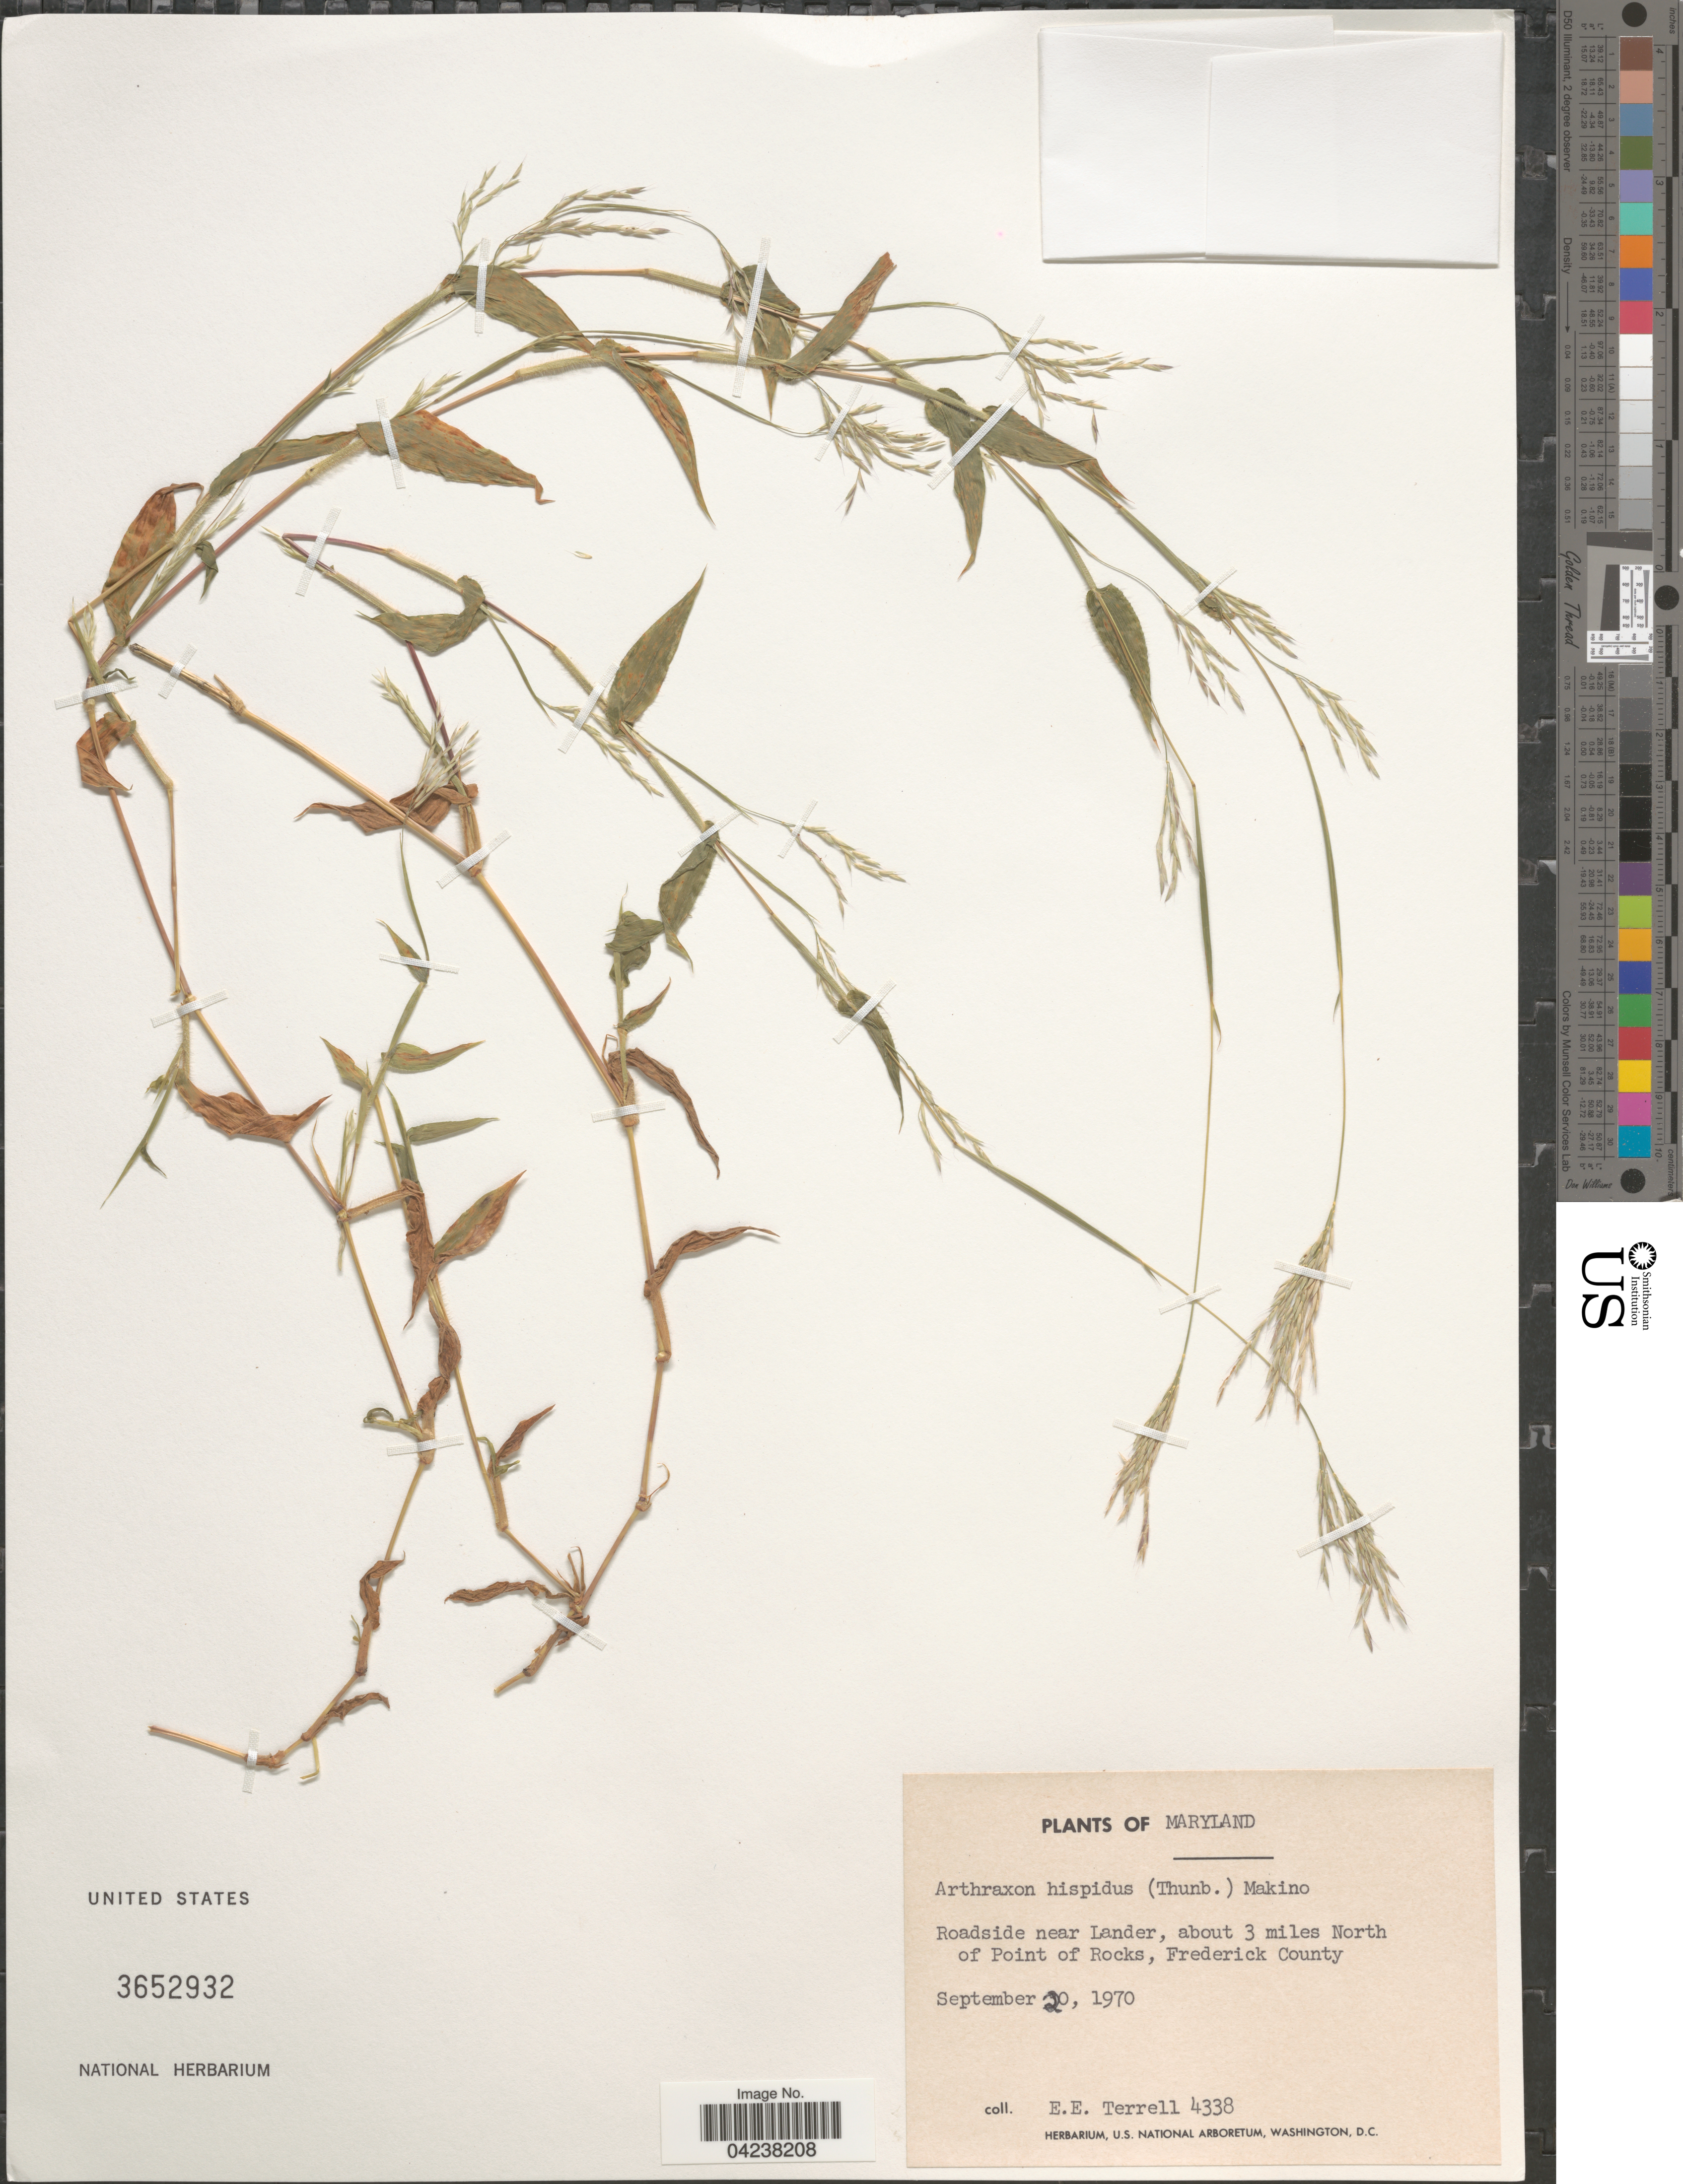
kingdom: Plantae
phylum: Tracheophyta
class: Liliopsida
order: Poales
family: Poaceae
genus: Arthraxon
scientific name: Arthraxon hispidus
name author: (Thunb.) Makino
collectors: E. E. Terrell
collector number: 4338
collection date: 1970-09-20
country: United States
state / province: Maryland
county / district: Frederick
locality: Roadside near Lander, about 3 miles North of Point of Rocks, Frederick County.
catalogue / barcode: US 3652932